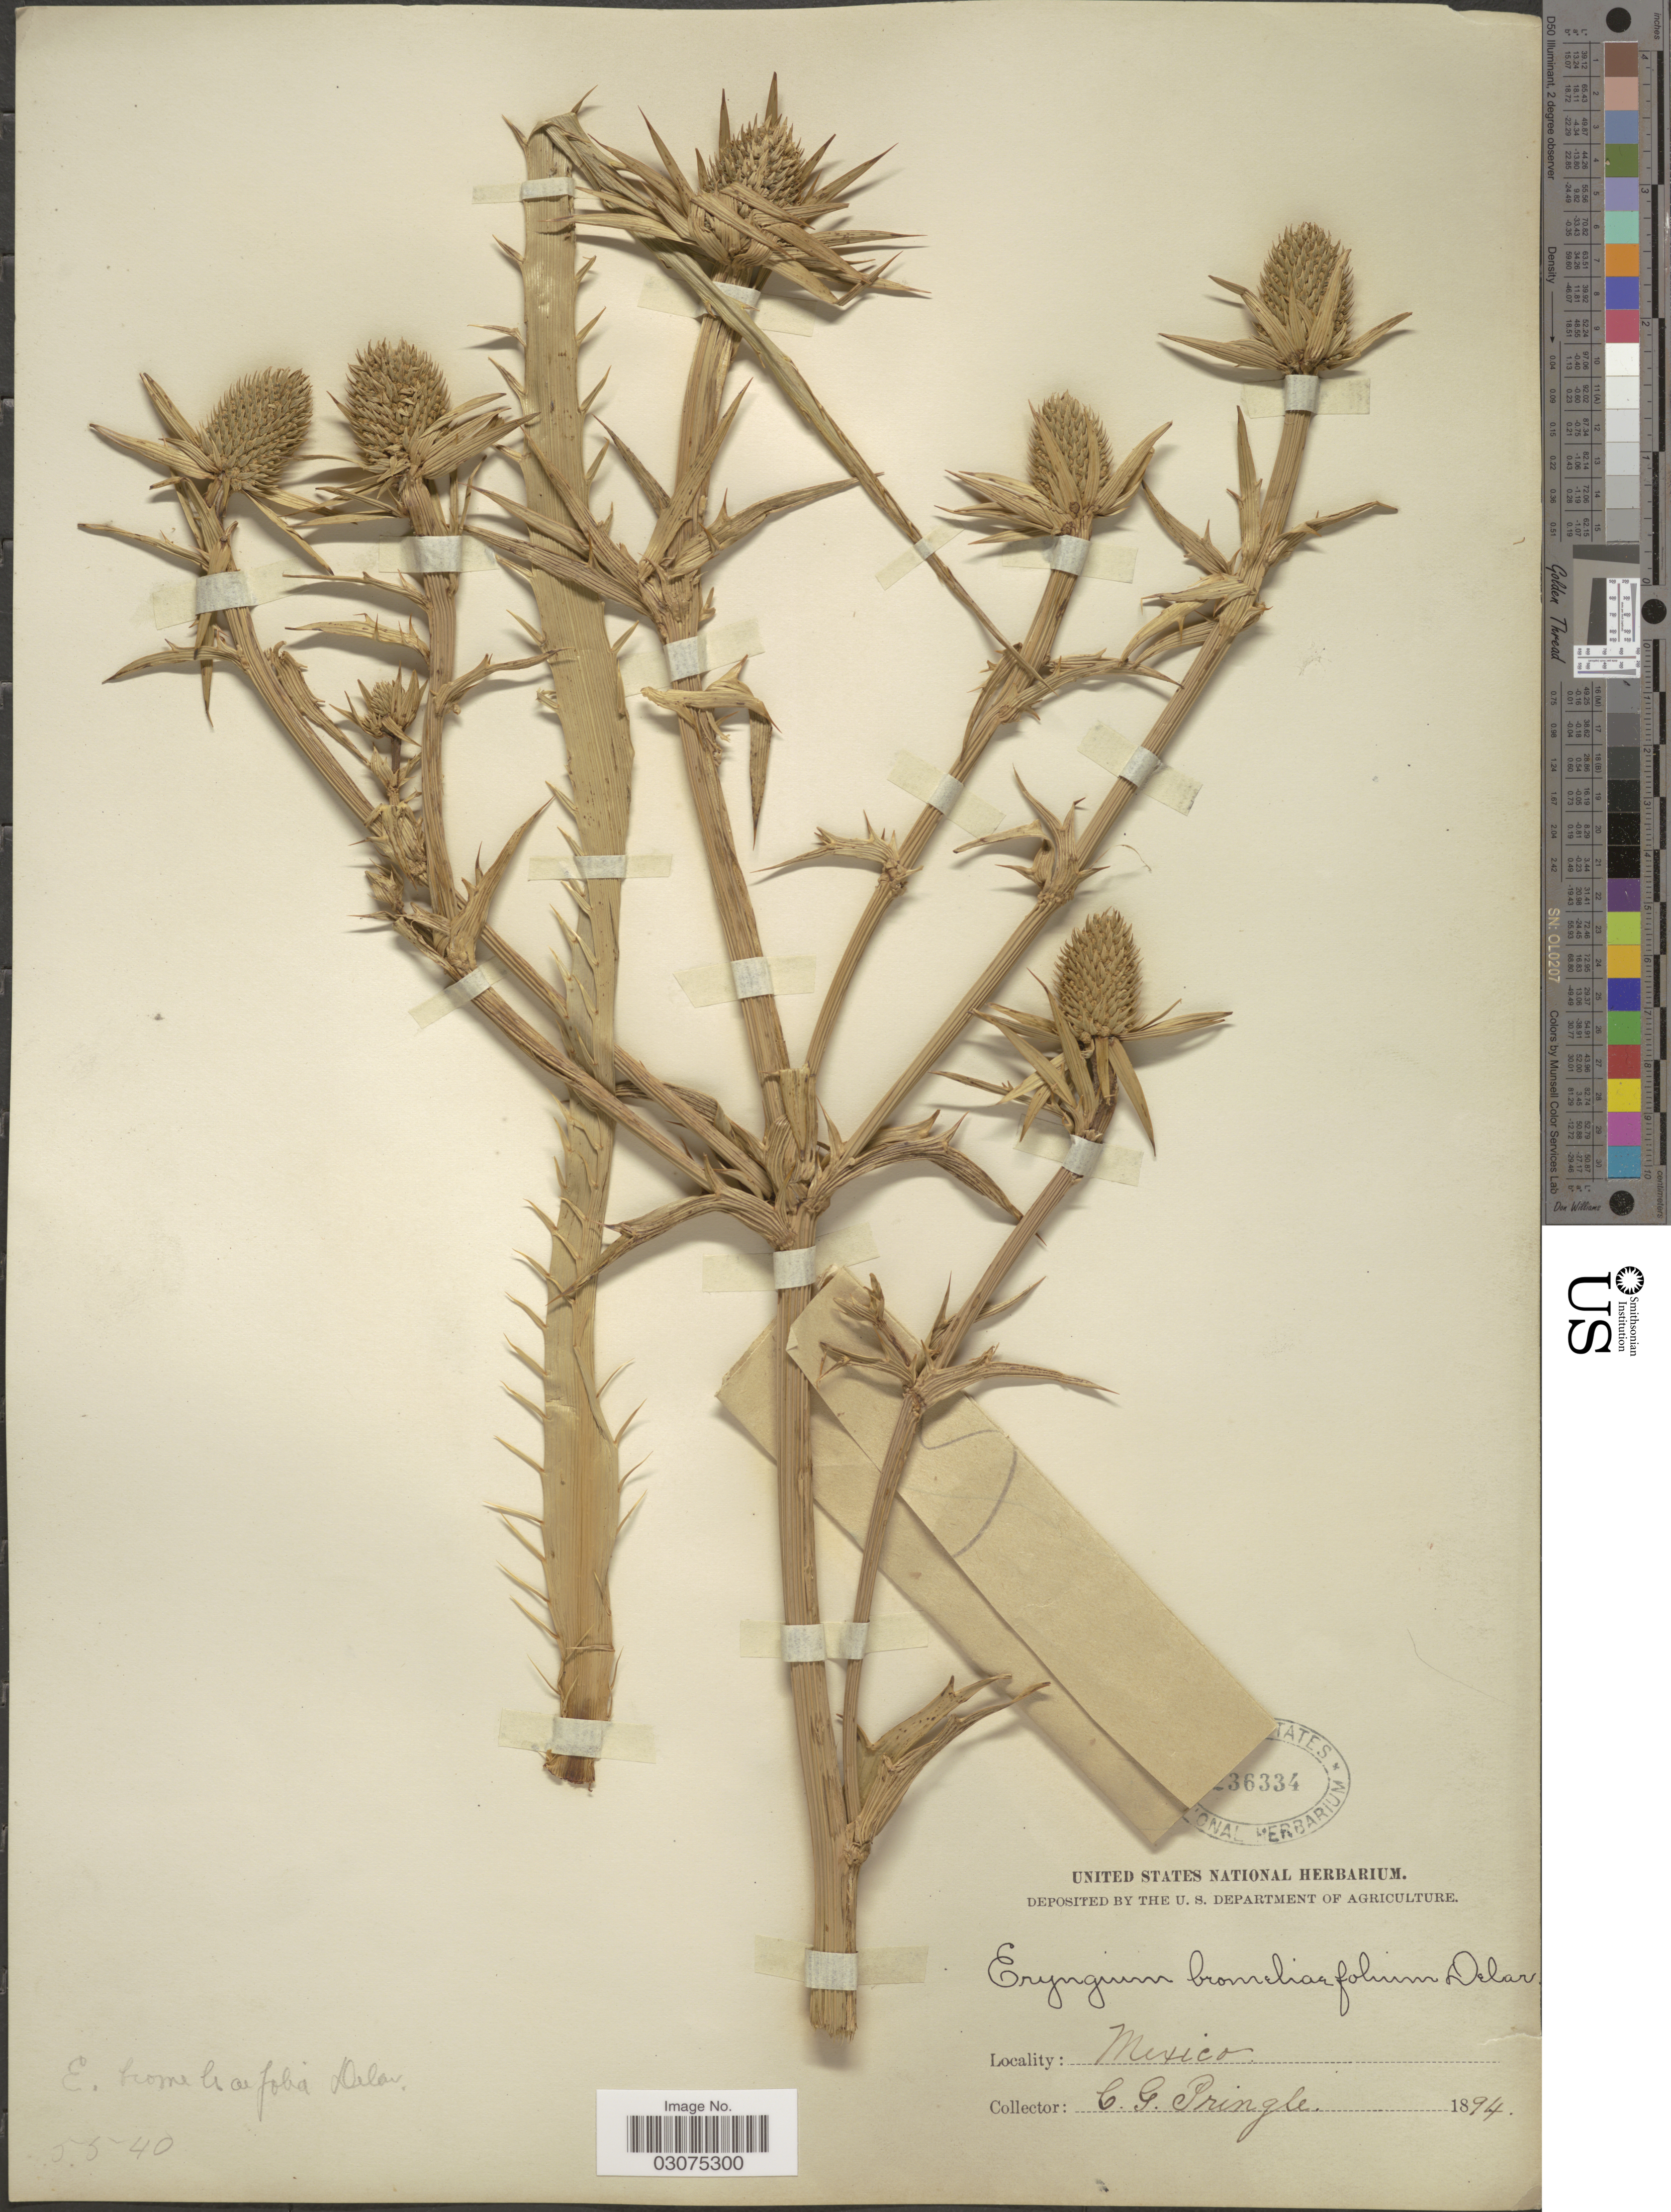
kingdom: Plantae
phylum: Tracheophyta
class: Magnoliopsida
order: Apiales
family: Apiaceae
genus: Eryngium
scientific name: Eryngium bromeliifolium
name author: F. Delaroche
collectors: C. G. Pringle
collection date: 1894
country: Mexico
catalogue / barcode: US 236334